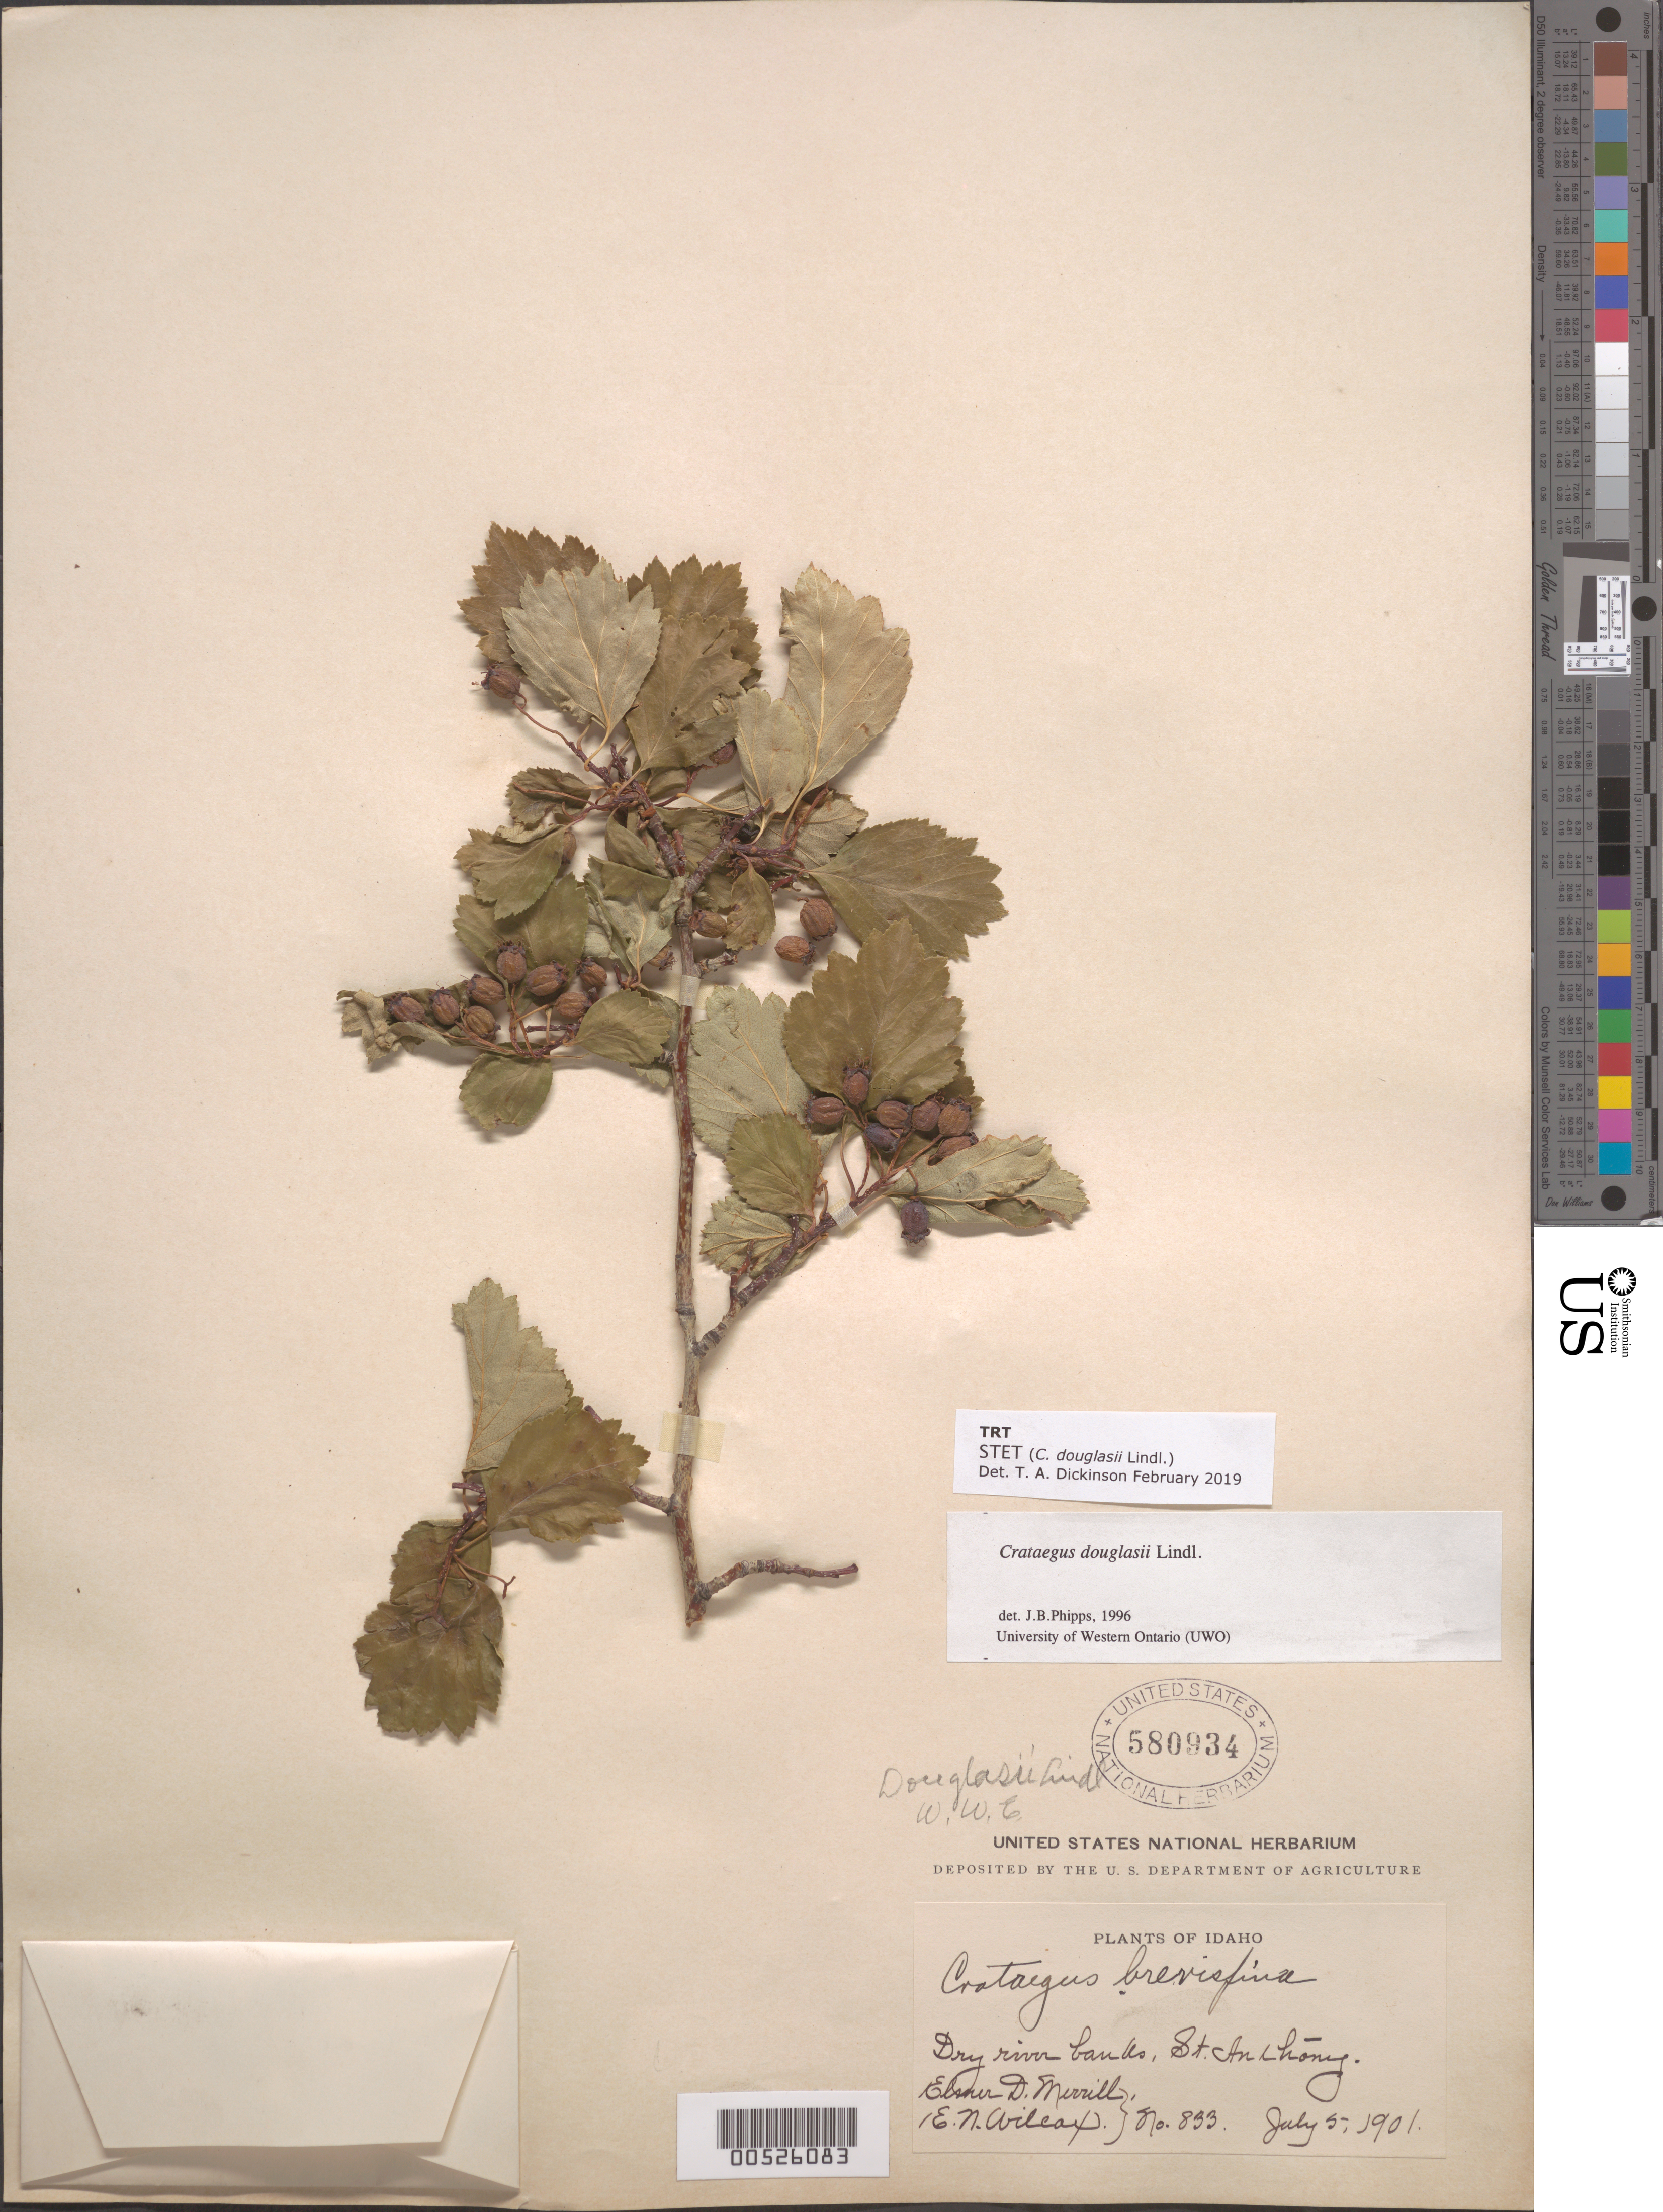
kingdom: Plantae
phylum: Tracheophyta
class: Magnoliopsida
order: Rosales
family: Rosaceae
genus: Crataegus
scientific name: Crataegus douglasii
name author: Lindl.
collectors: E. D. Merrill & E. Wilcox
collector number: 833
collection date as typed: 05 Jul 1901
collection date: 1901-07-05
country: United States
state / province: Idaho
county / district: Fremont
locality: St. Anthony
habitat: Dry river banks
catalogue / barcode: US 580934